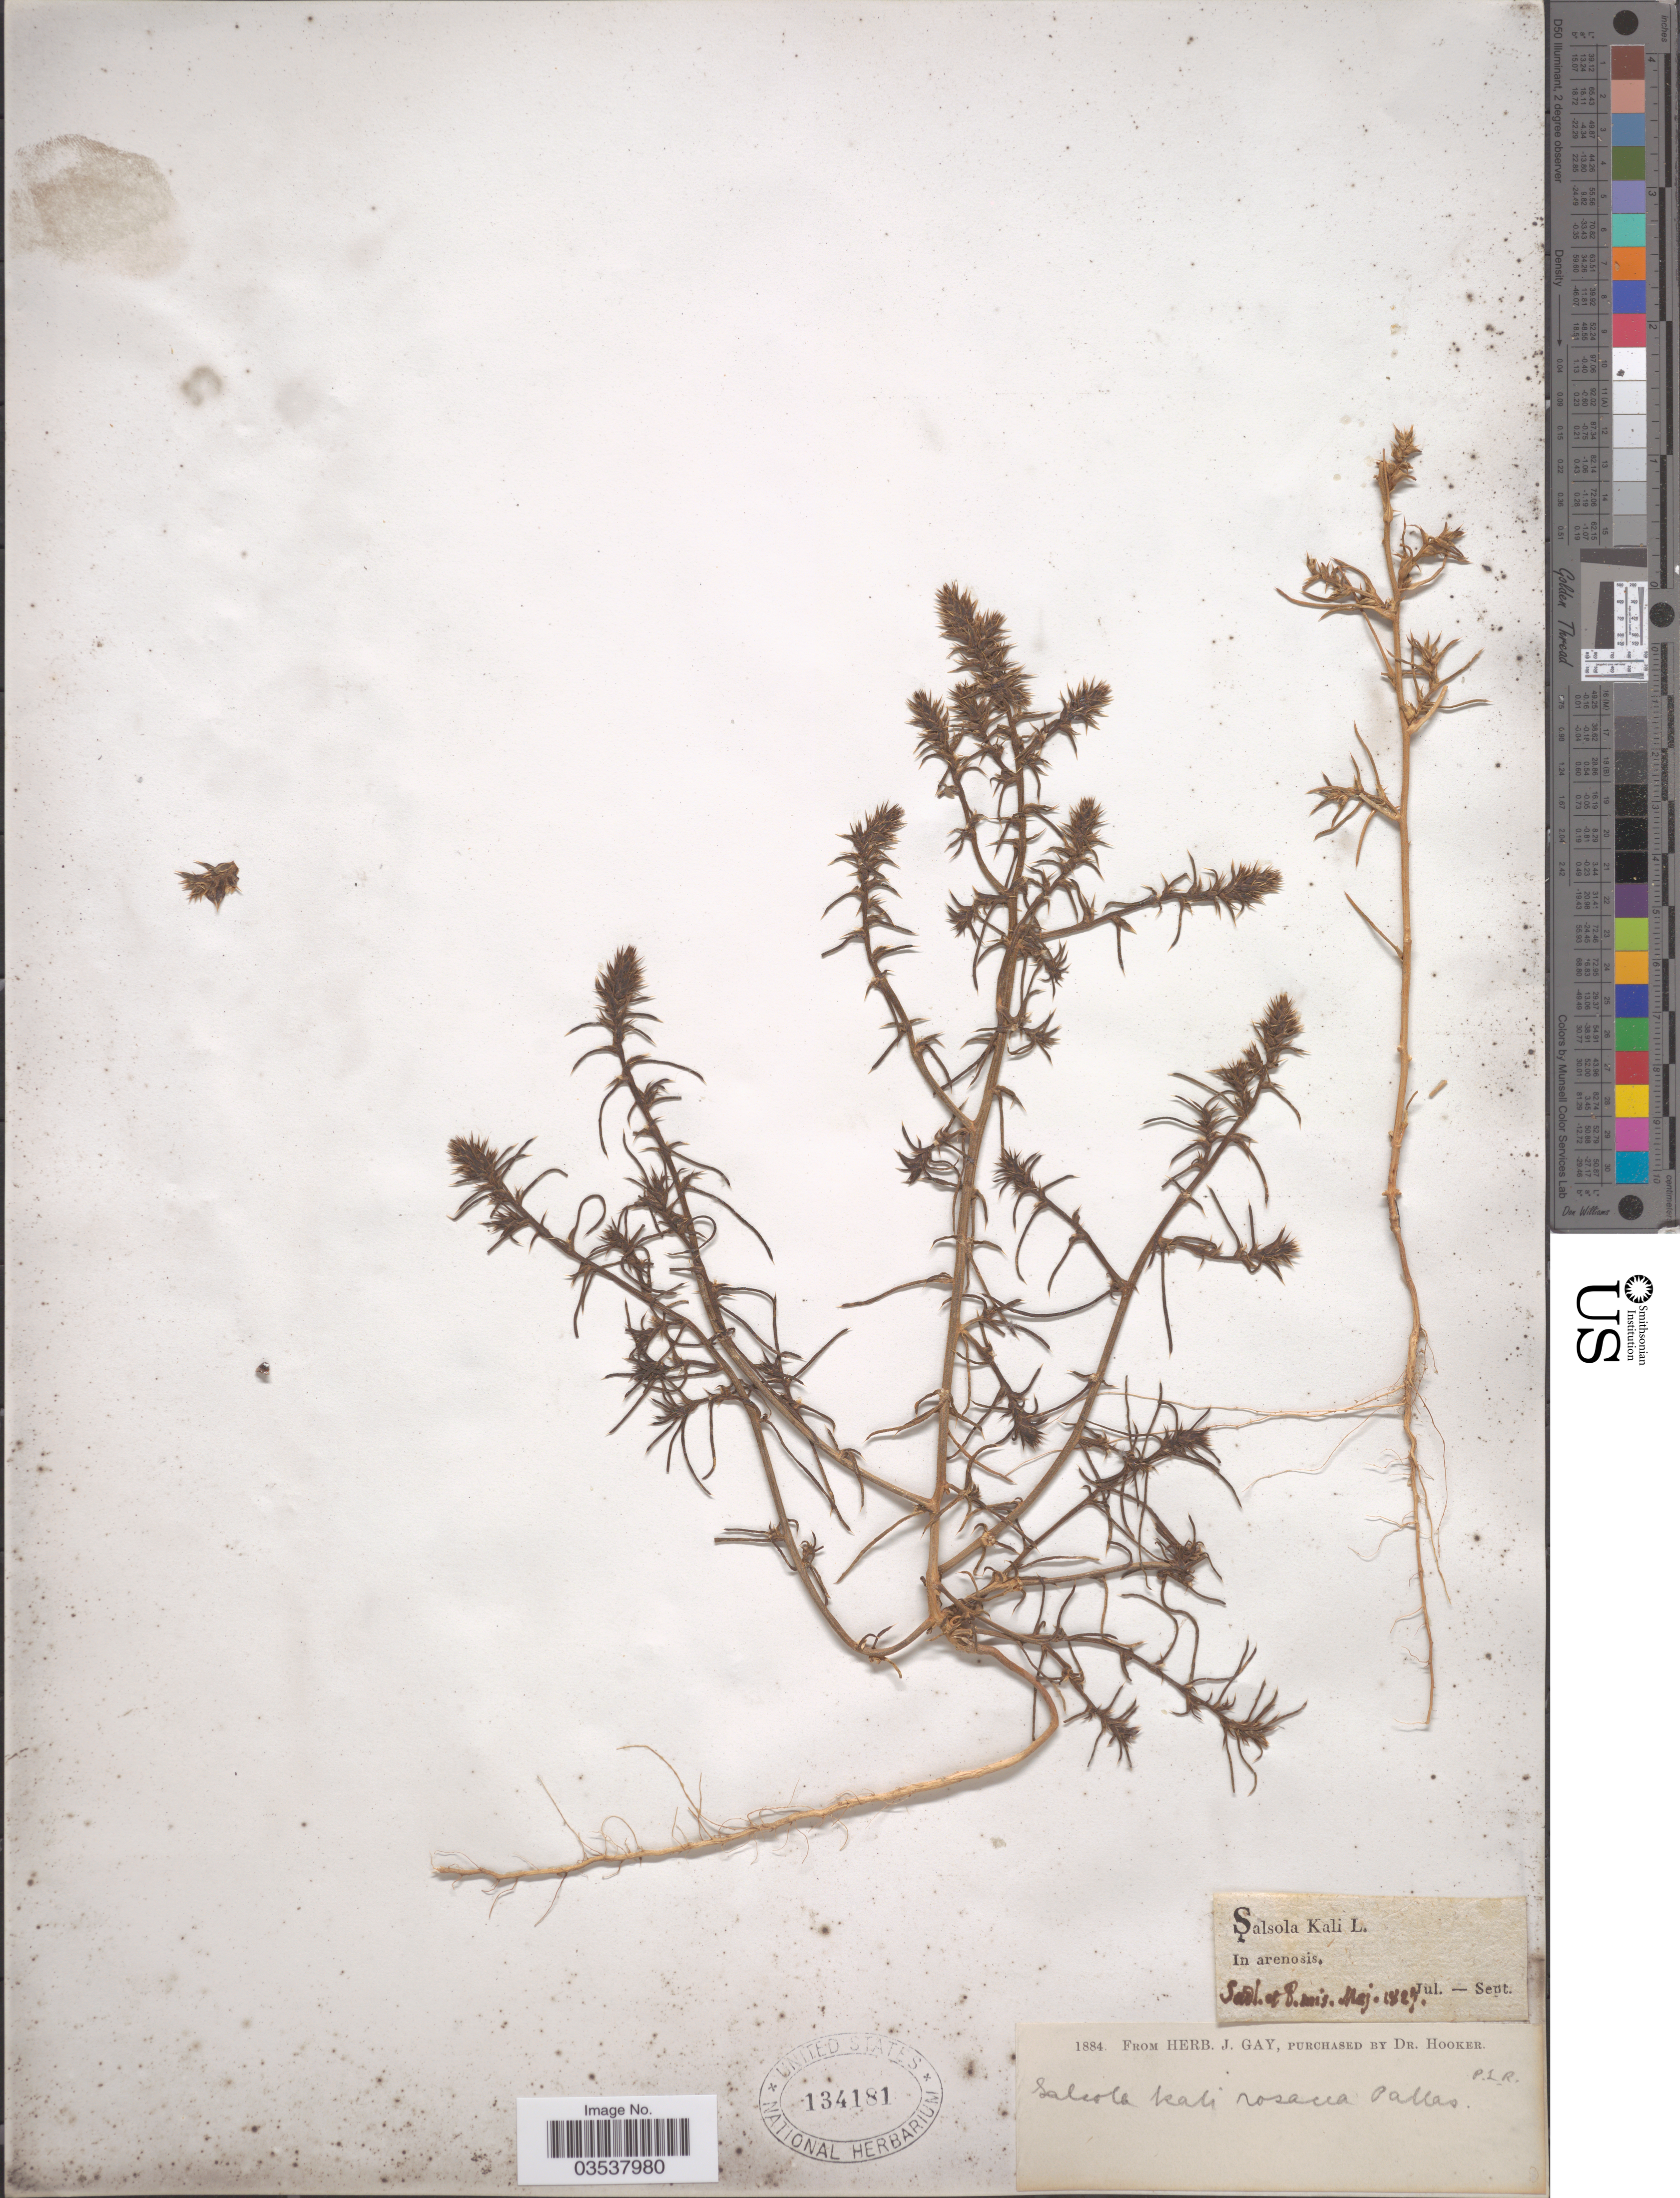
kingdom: Plantae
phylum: Tracheophyta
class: Magnoliopsida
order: Caryophyllales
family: Amaranthaceae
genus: Salsola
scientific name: Salsola kali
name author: L.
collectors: ex herb. J. Gay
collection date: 1827-05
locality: In arenosis. Sadl. et P.mis. [interpreted]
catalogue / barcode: US 134181